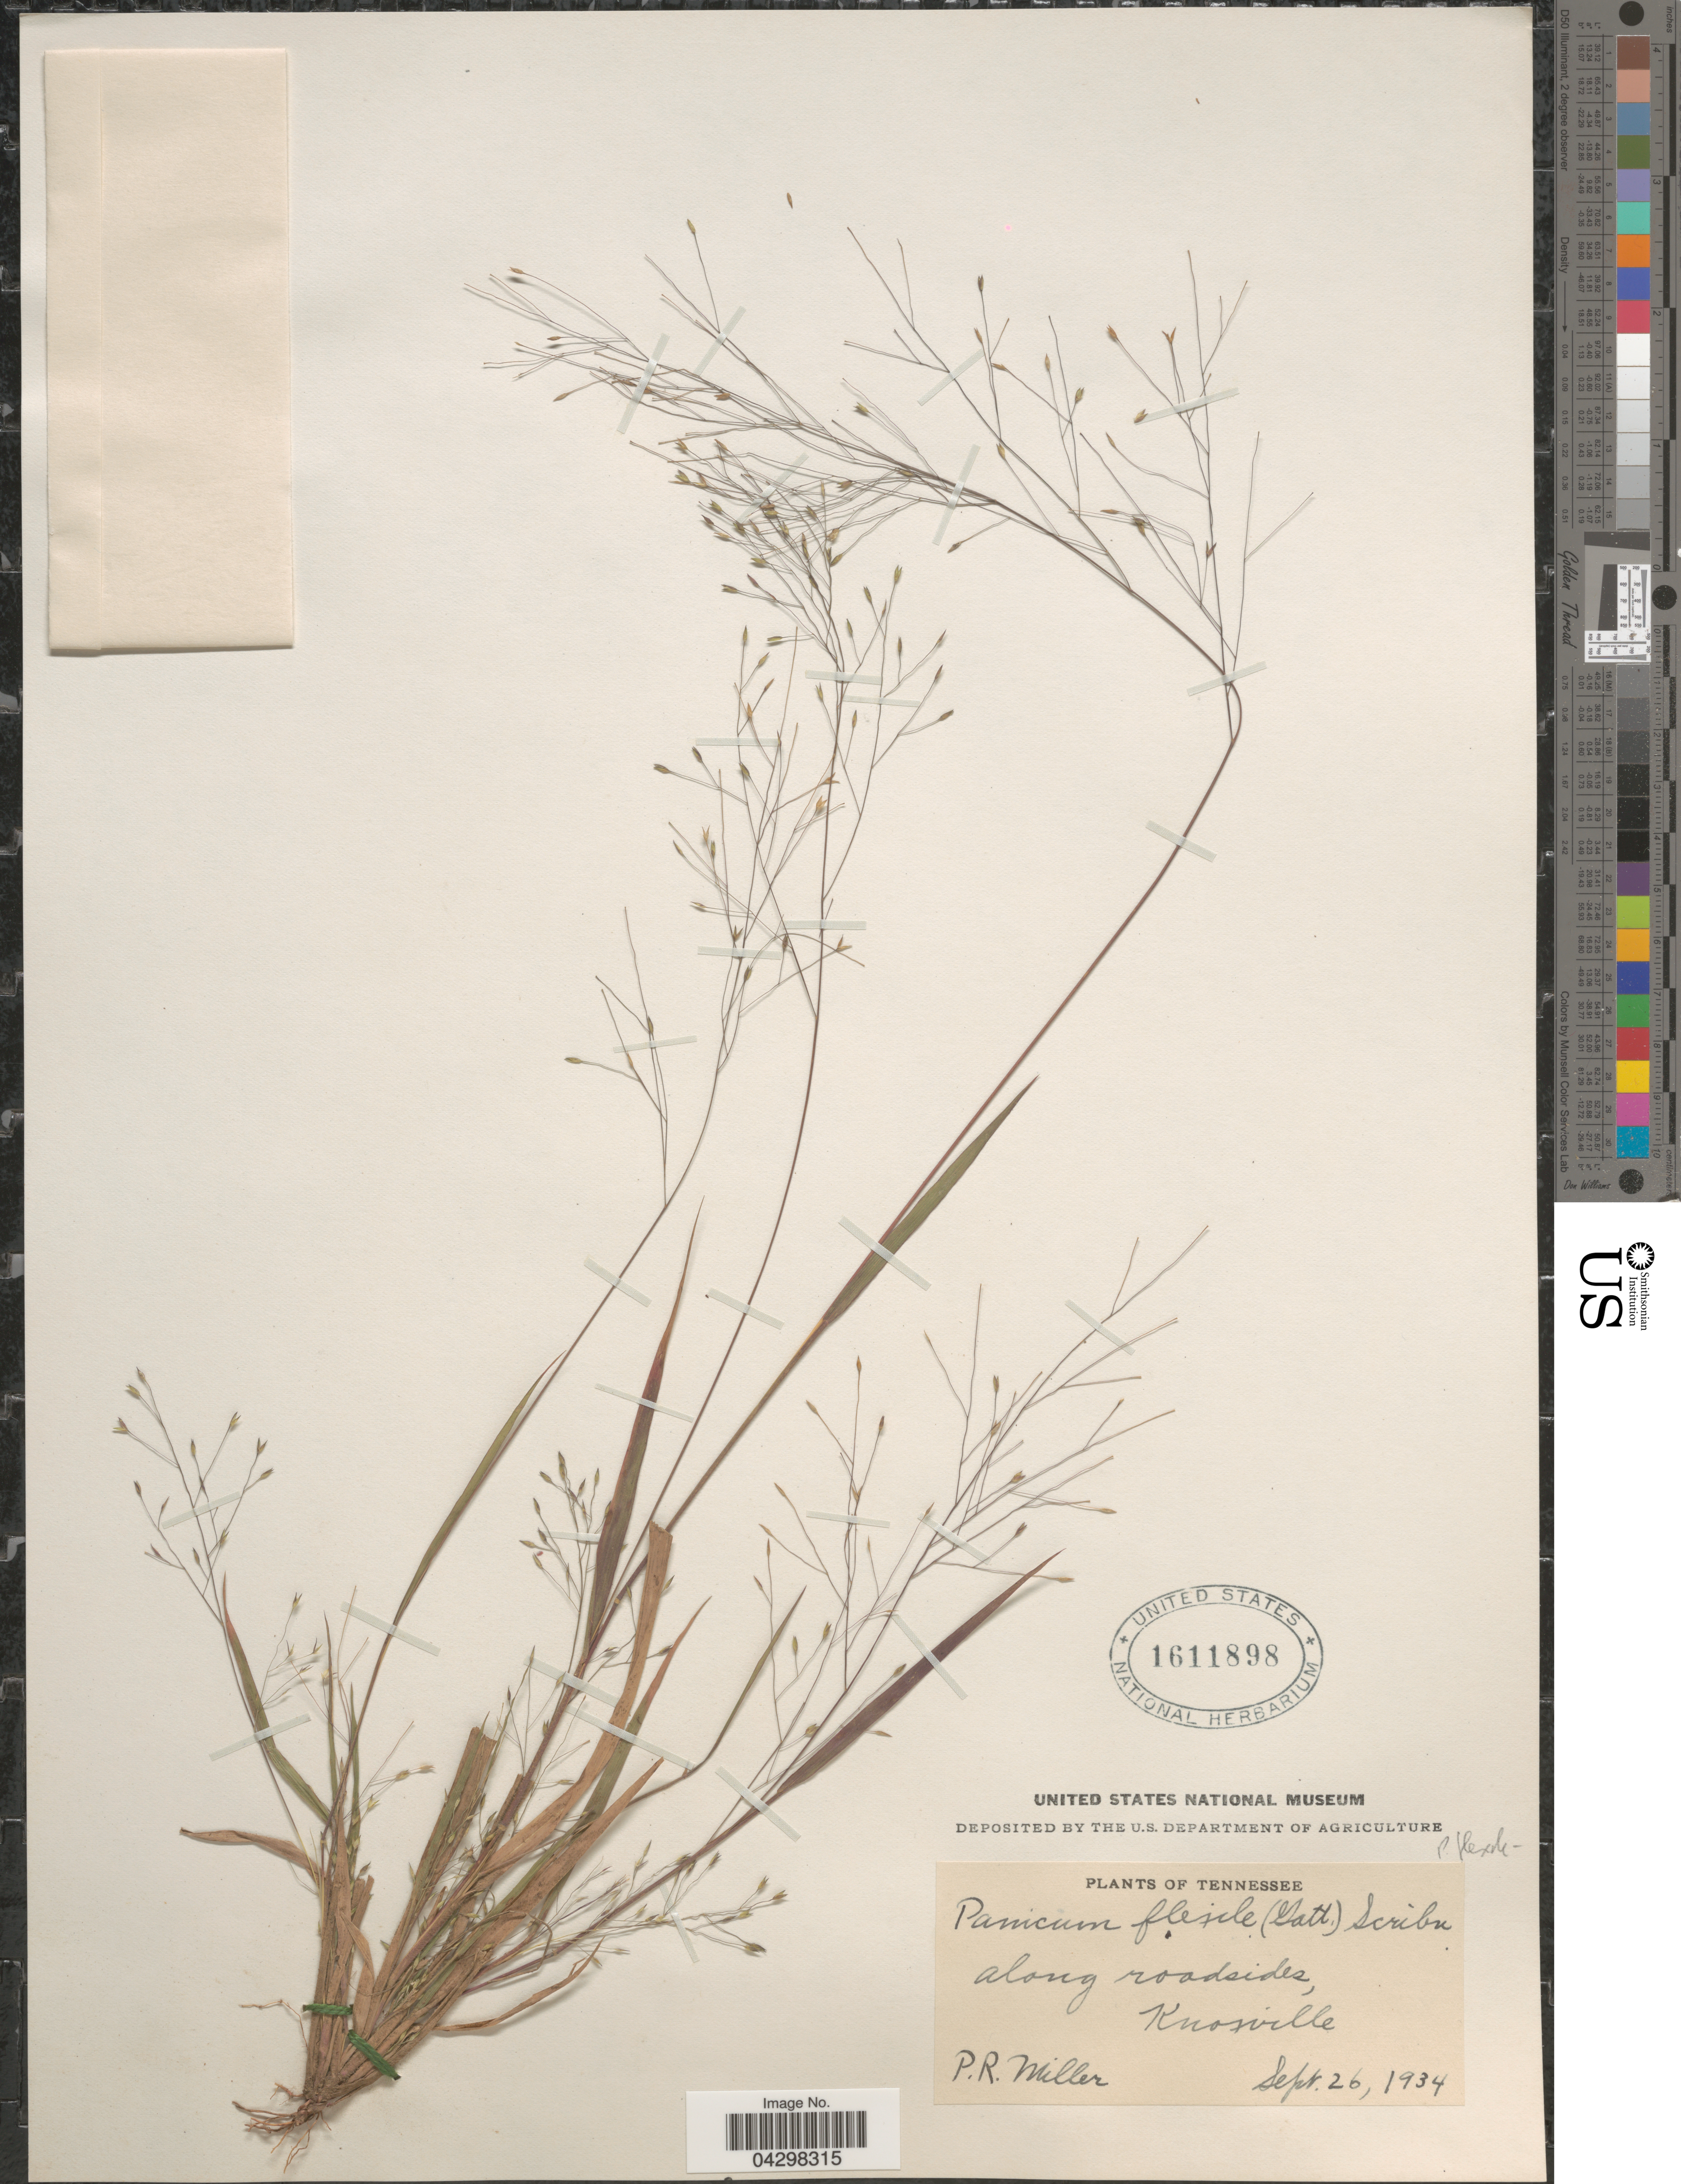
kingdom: Plantae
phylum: Tracheophyta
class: Liliopsida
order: Poales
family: Poaceae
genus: Panicum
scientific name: Panicum flexile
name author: (Gatt.) Scribn.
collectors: P. Miller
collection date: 1934-09-26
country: United States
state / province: Tennessee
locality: Along roadsides, Knoxville.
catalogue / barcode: US 1611898